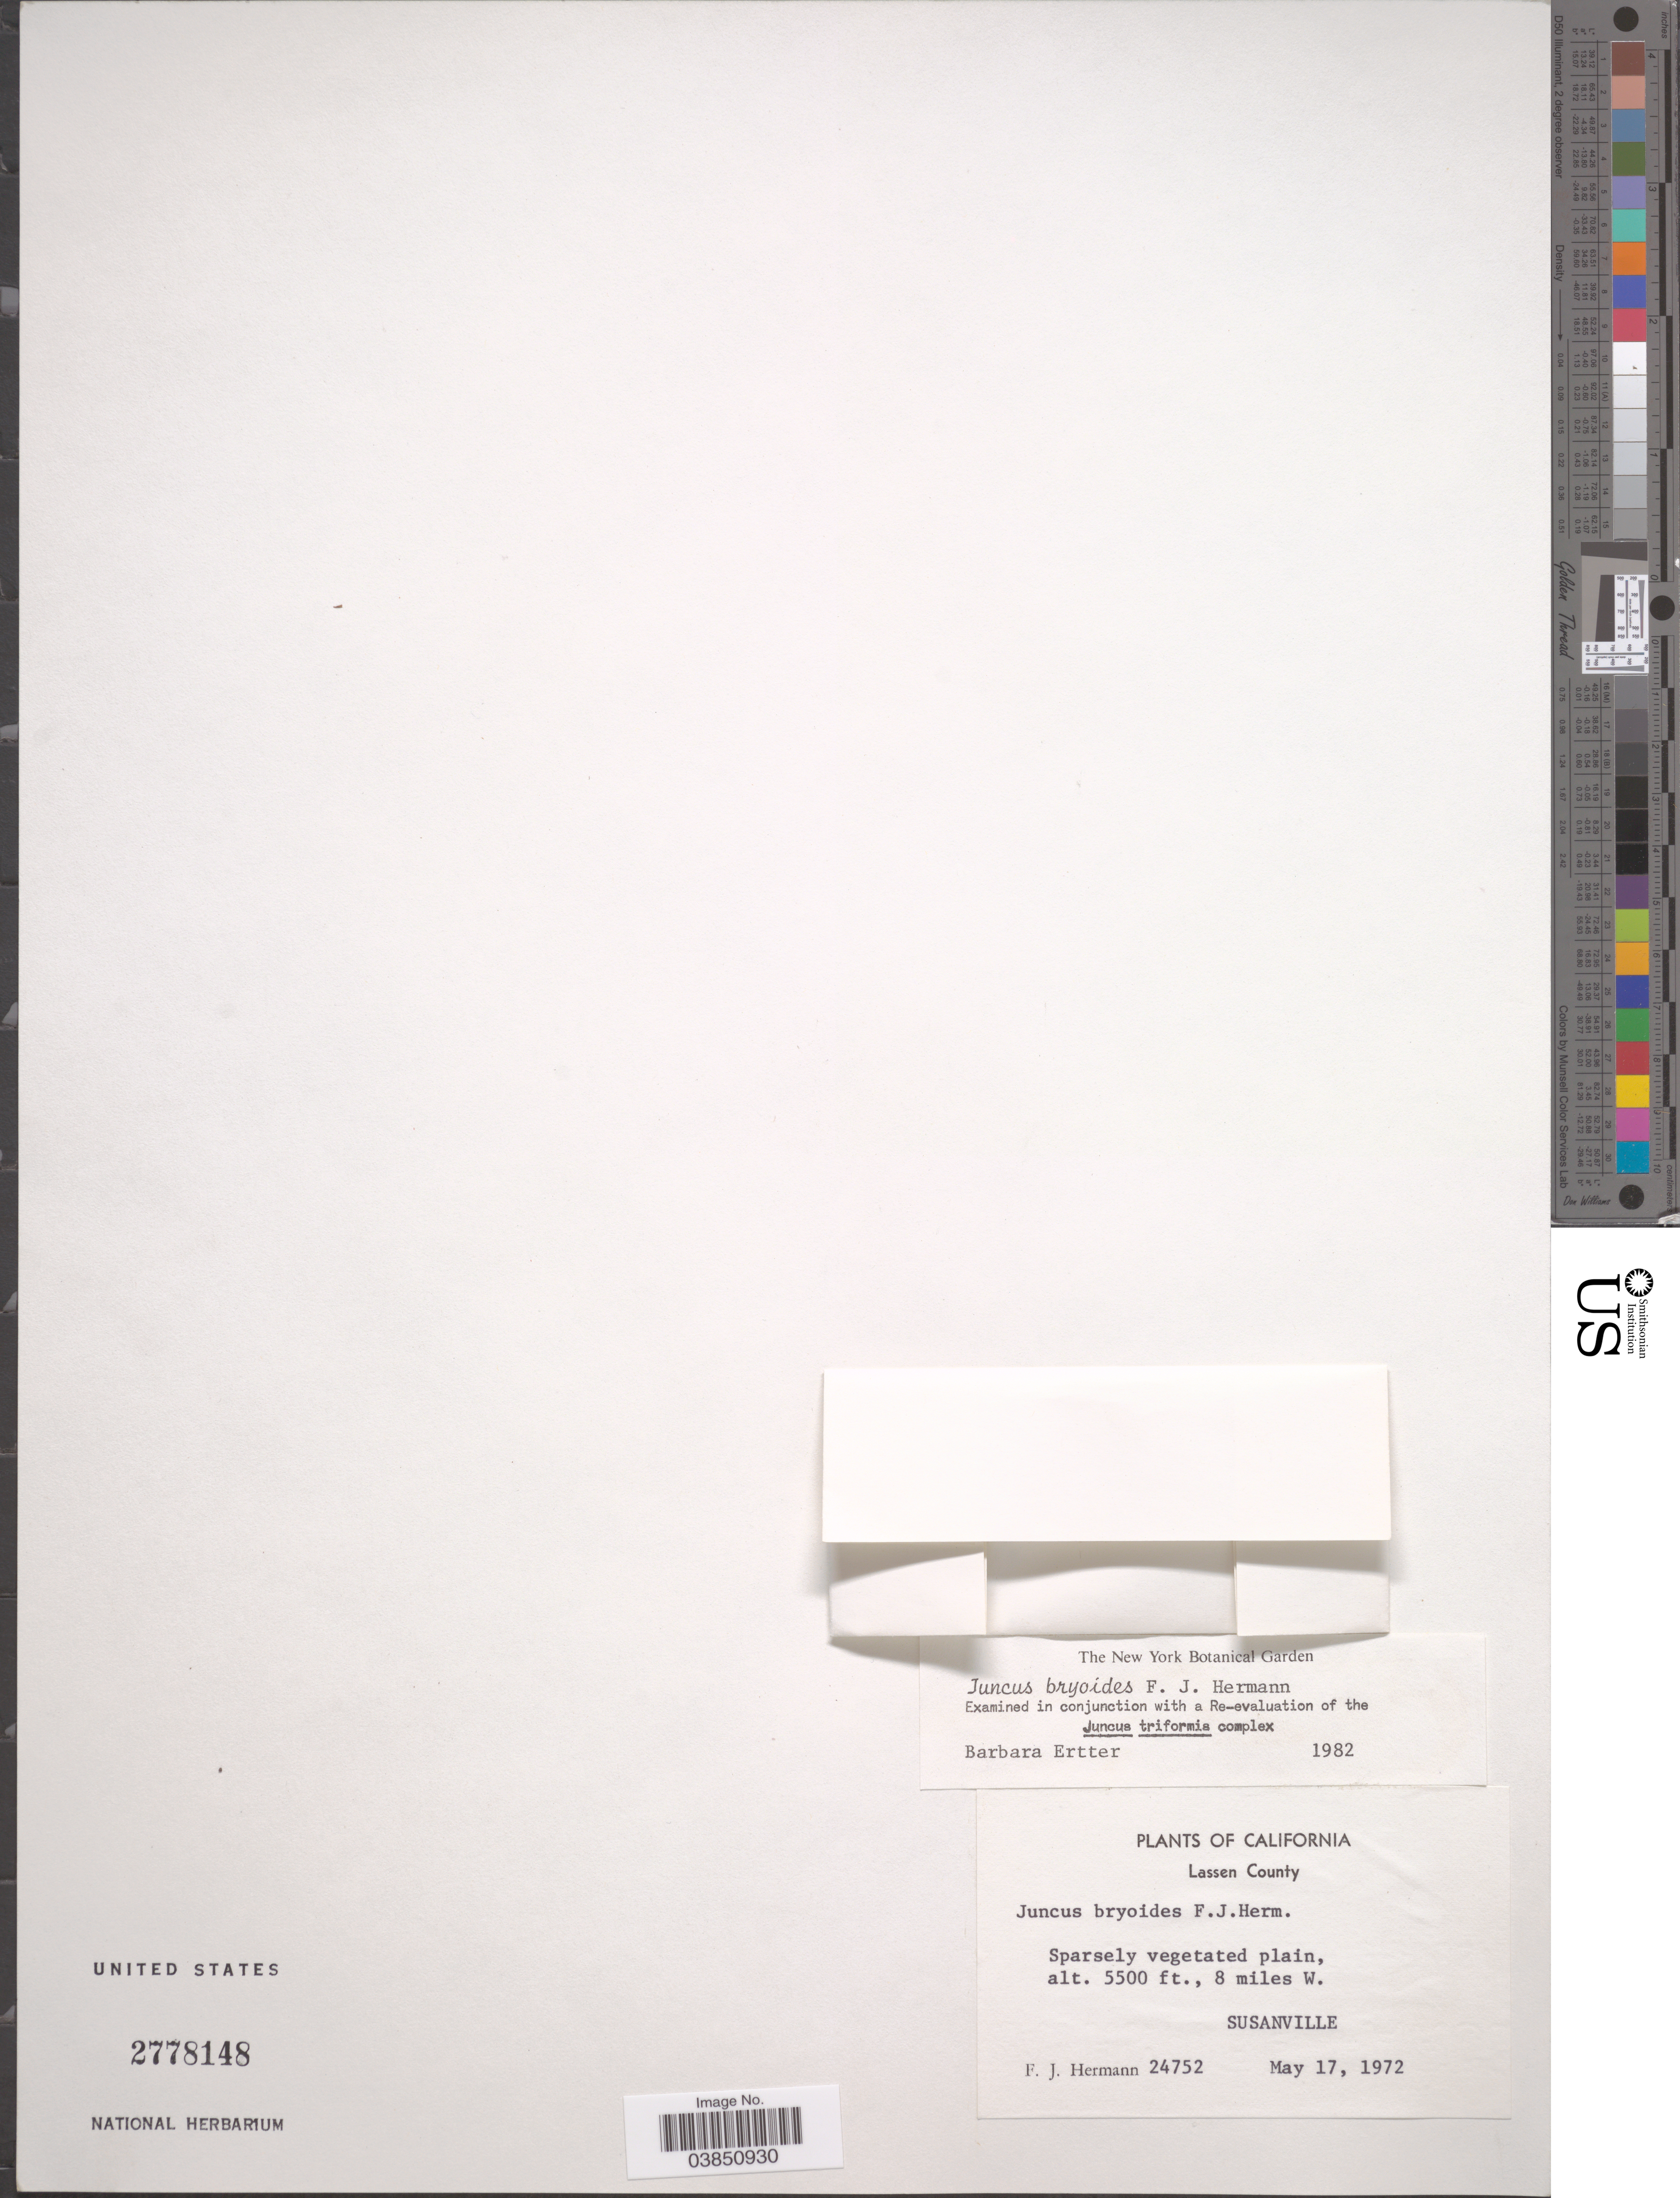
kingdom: Plantae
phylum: Tracheophyta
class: Liliopsida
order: Poales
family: Juncaceae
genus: Juncus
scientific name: Juncus bryoides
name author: F.J. Herm.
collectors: F. J. Hermann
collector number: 24752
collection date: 1972-05-17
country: United States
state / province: California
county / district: Lassen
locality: Lassen County. 8 miles W. Susanville.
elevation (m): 1676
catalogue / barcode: US 2778148